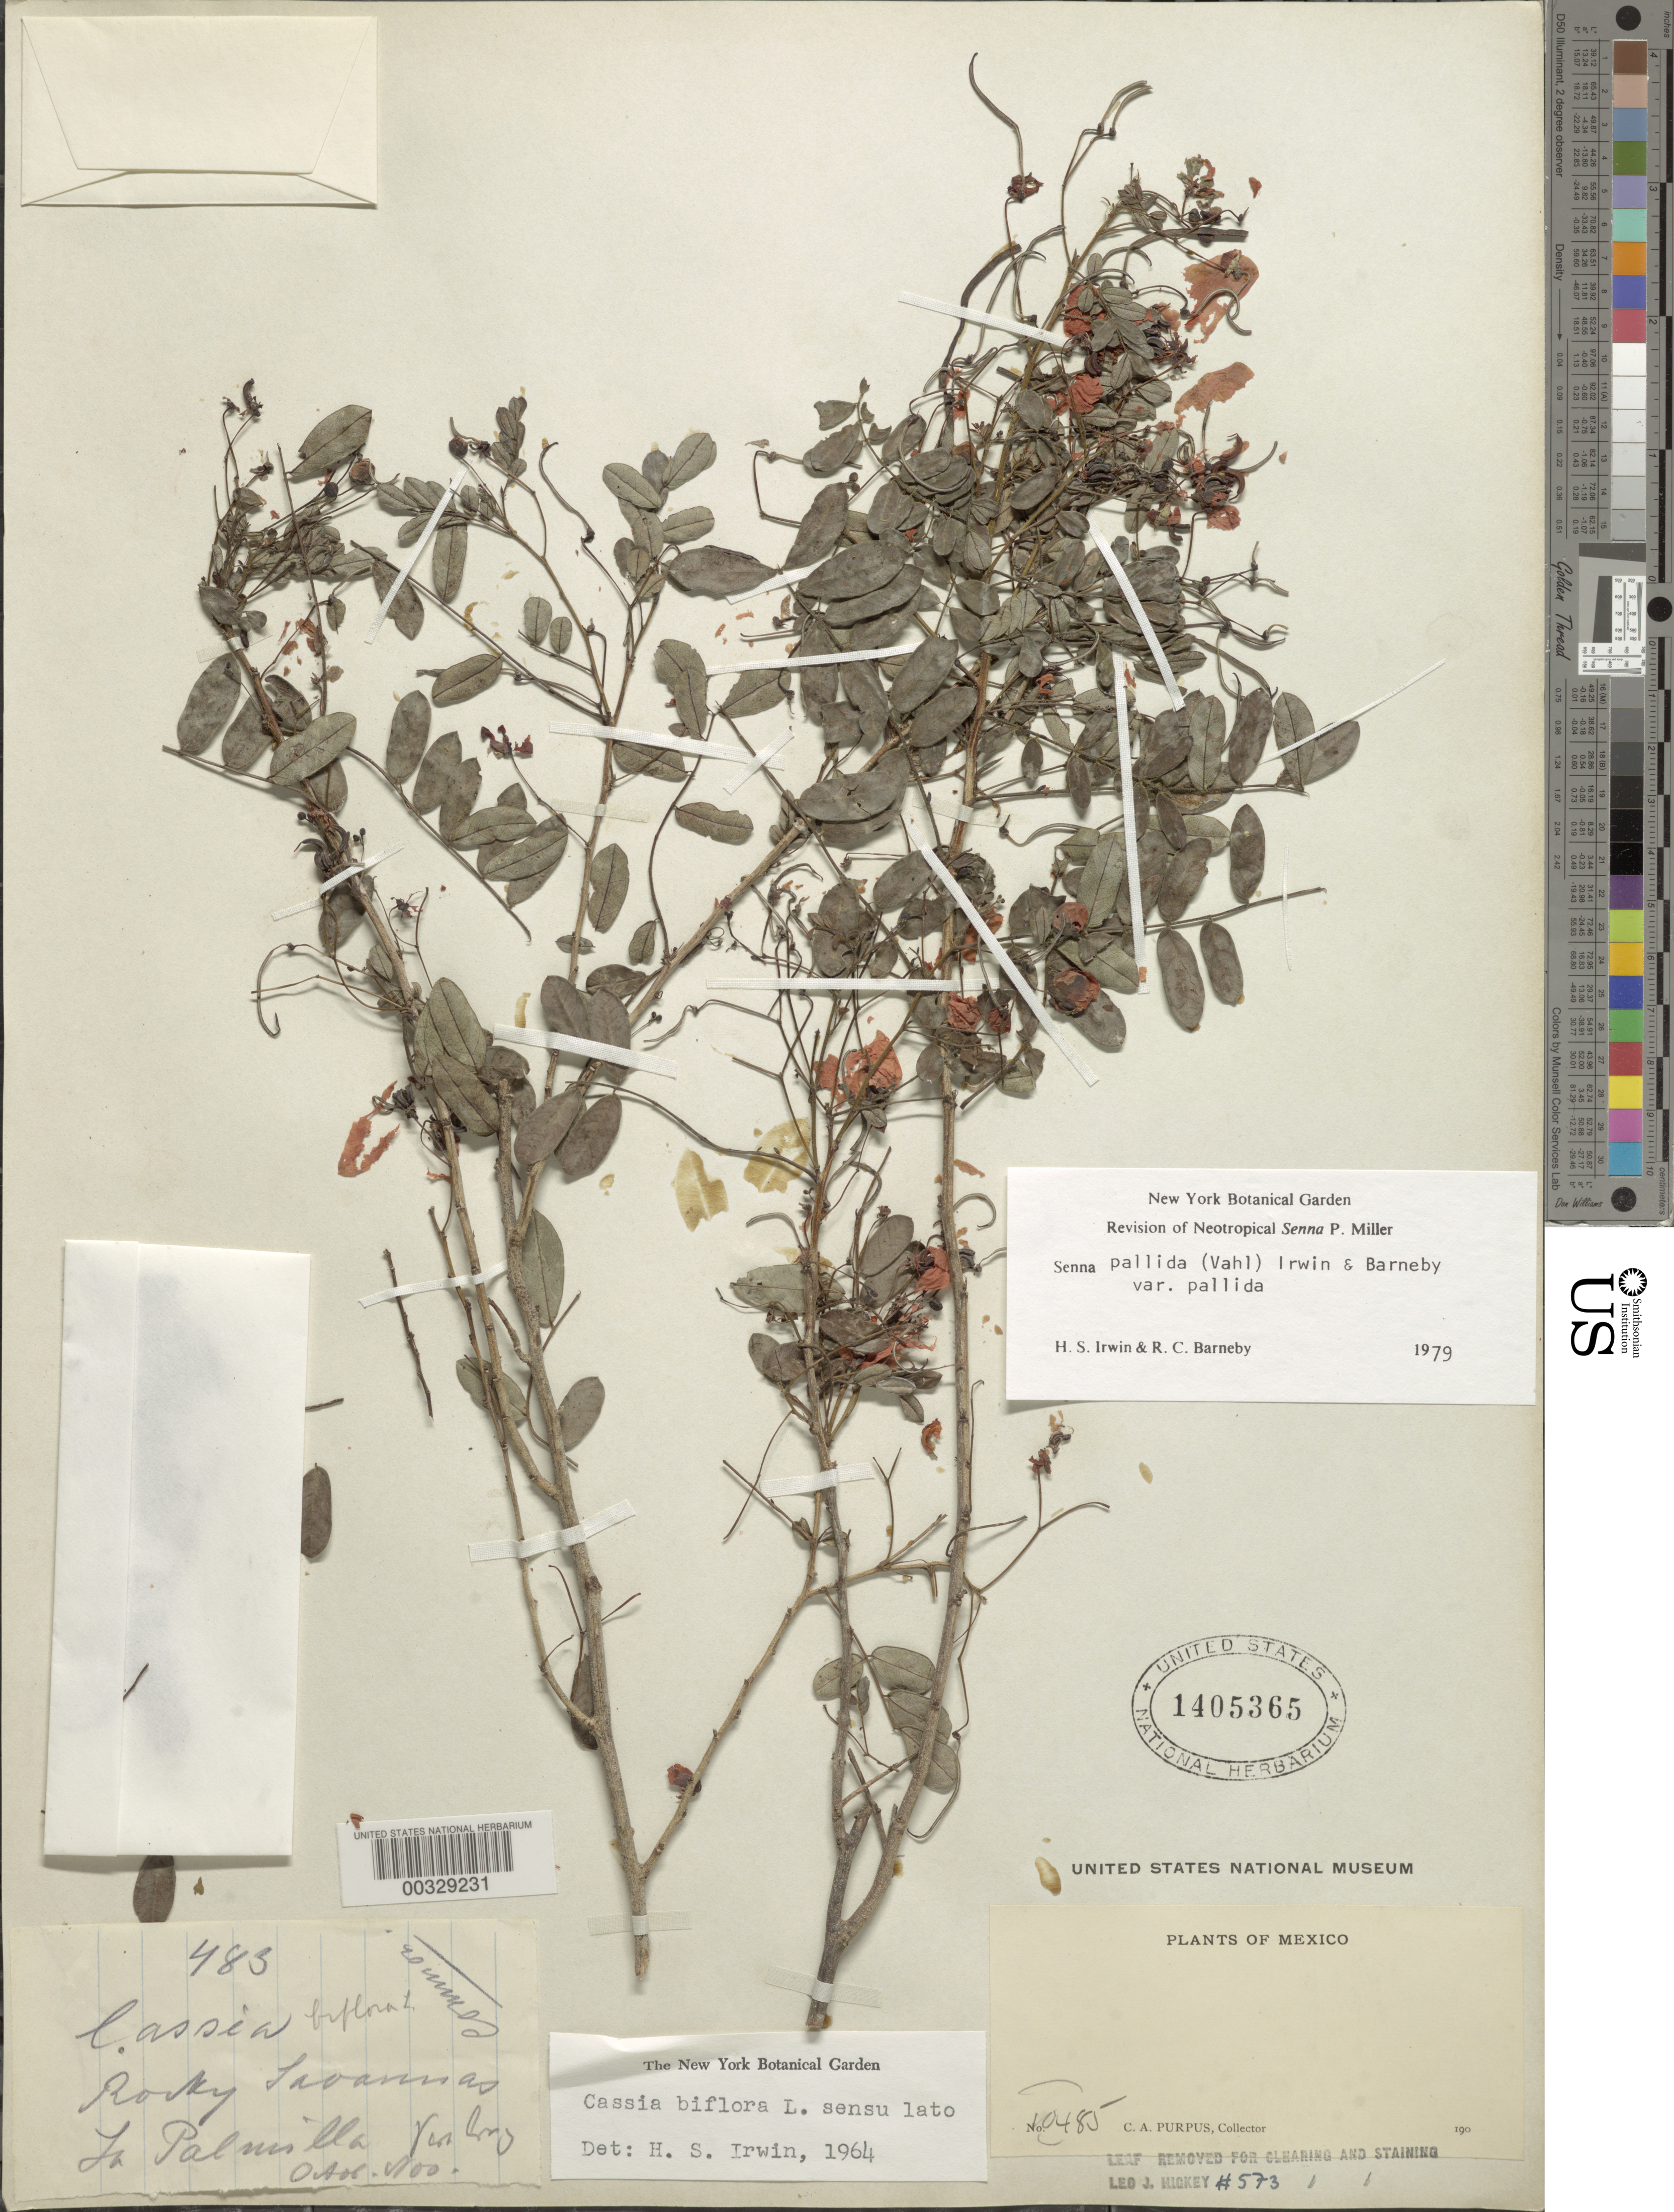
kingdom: Plantae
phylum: Tracheophyta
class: Magnoliopsida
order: Fabales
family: Fabaceae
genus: Senna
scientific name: Senna pallida var. pallida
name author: (Vahl) H.S. Irwin & Barneby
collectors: C. A. Purpus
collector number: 10485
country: Mexico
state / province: Veracruz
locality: La palmilla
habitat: Rocky savannas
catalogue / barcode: US 1405365